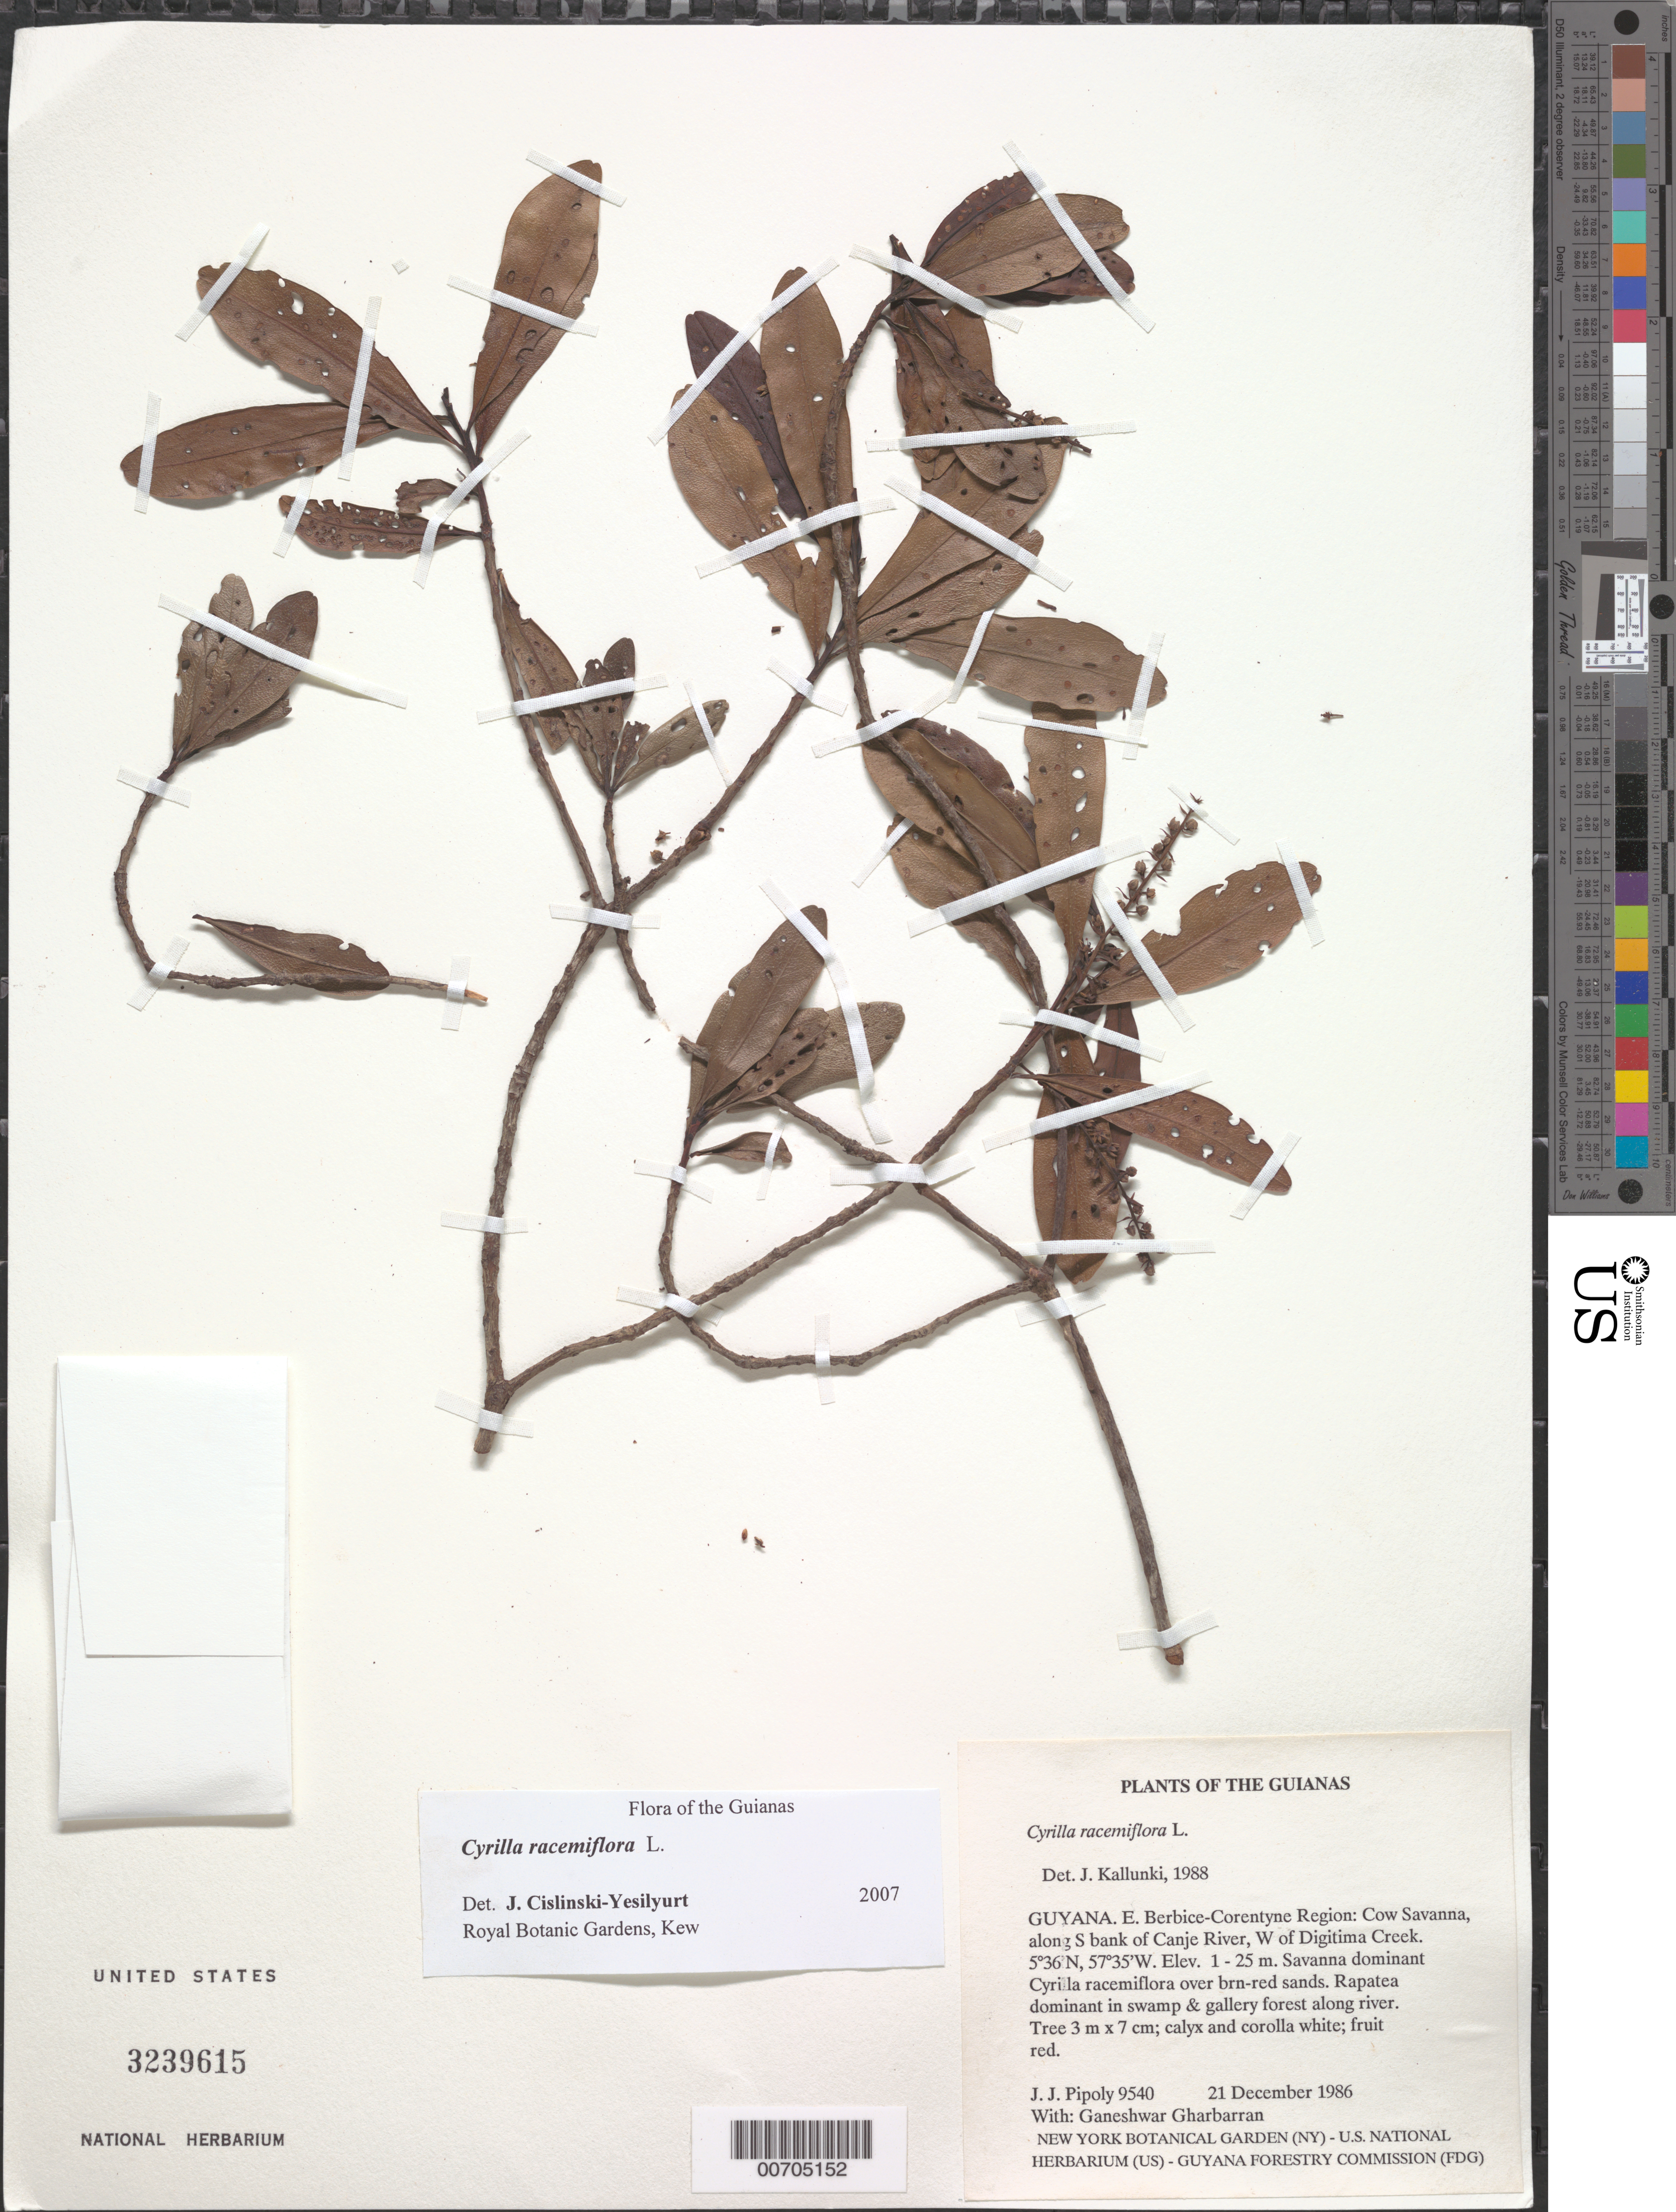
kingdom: Plantae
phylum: Tracheophyta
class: Magnoliopsida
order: Ericales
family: Cyrillaceae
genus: Cyrilla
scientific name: Cyrilla racemiflora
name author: L.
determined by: Yesilyurt, J. C.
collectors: J. J. Pipoly & G. Gharbarran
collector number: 9540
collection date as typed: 21 December 1986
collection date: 1986-12-21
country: Guyana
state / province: E. Berbice-Corentyne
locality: Cow savanna, along S bank of Canje River, W of Digitima Creek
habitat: Savanna dominant Cyrilla racemiflora over brn-red sands. Rapatea dominant in swamp & gallery forest along river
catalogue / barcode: US 3239615